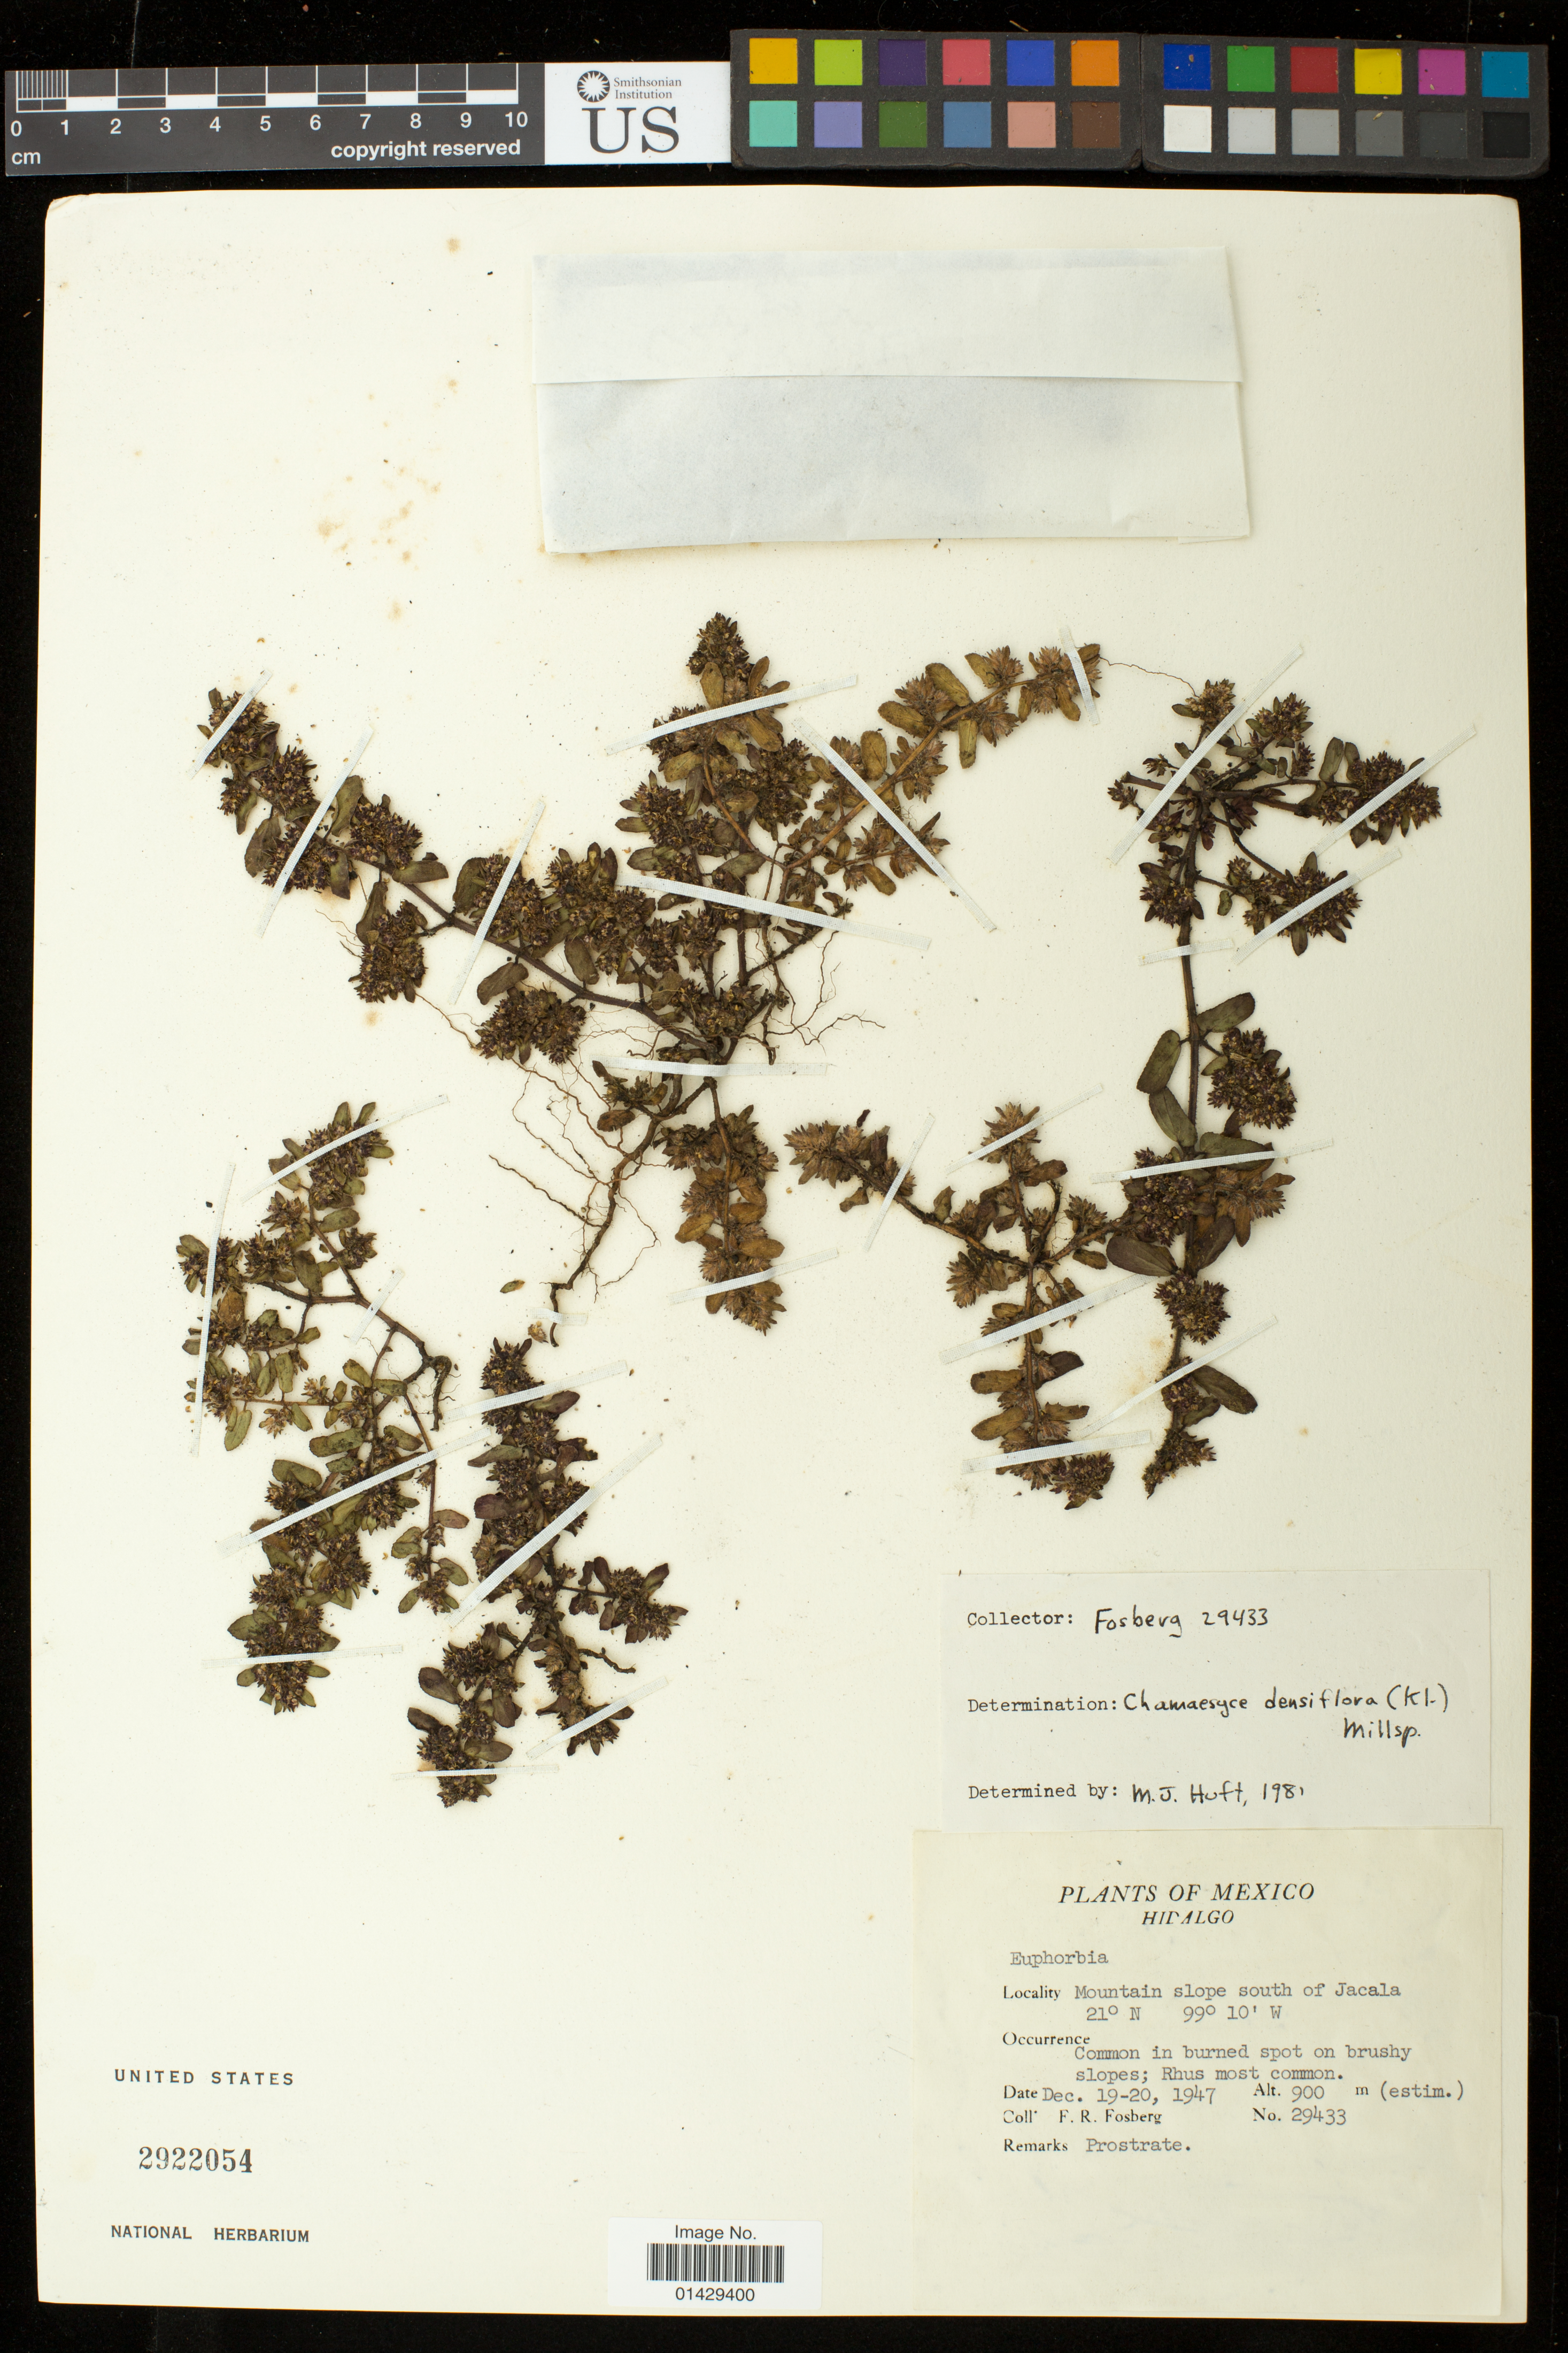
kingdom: Plantae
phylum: Tracheophyta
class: Magnoliopsida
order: Malpighiales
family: Euphorbiaceae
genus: Euphorbia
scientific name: Euphorbia densiflora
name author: (Klotzsch & Garcke) Klotzsch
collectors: F. R. Fosberg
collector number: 29433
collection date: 1947-12-19/1947-12-20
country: Mexico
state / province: Hidalgo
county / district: Jacala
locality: Mountain slope south of Jacala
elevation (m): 900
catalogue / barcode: US 2922054